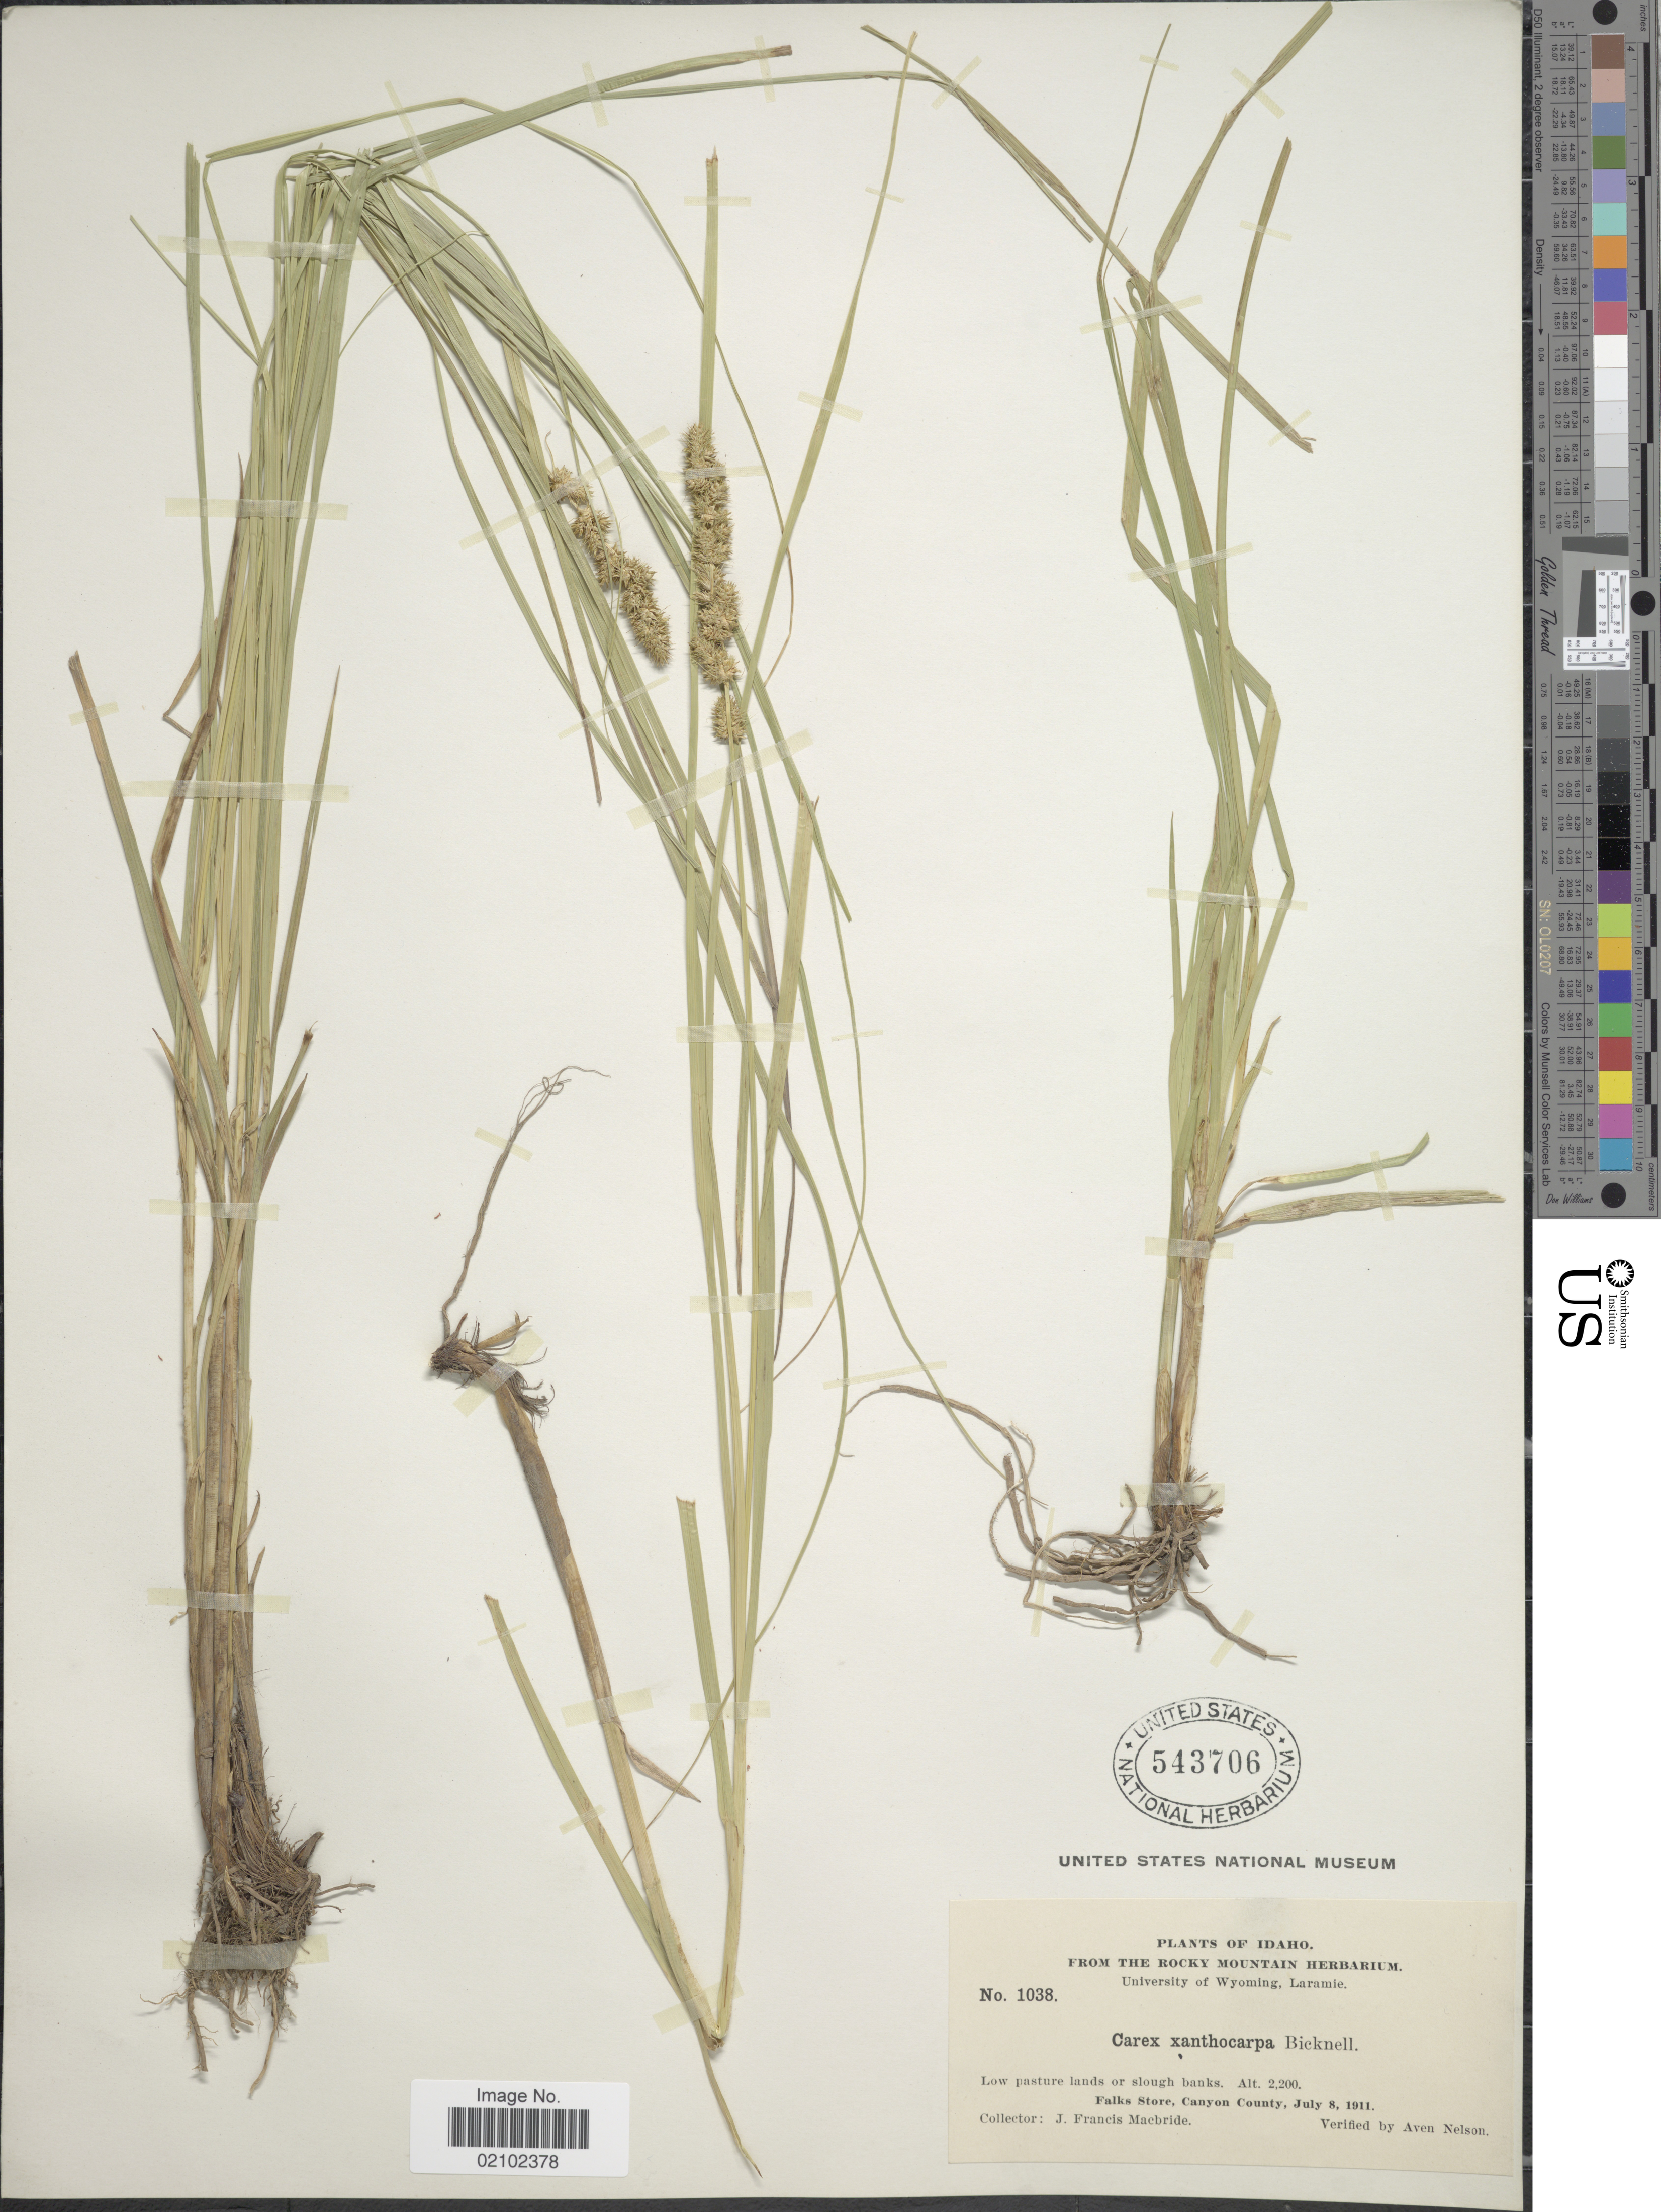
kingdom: Plantae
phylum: Tracheophyta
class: Liliopsida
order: Poales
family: Cyperaceae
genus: Carex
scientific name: Carex annectens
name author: (E.P. Bicknell) E.P. Bicknell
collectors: J. F. Macbride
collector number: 1038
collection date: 1911-07-08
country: United States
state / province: Idaho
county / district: Canyon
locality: Falk's Store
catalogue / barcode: US 543706